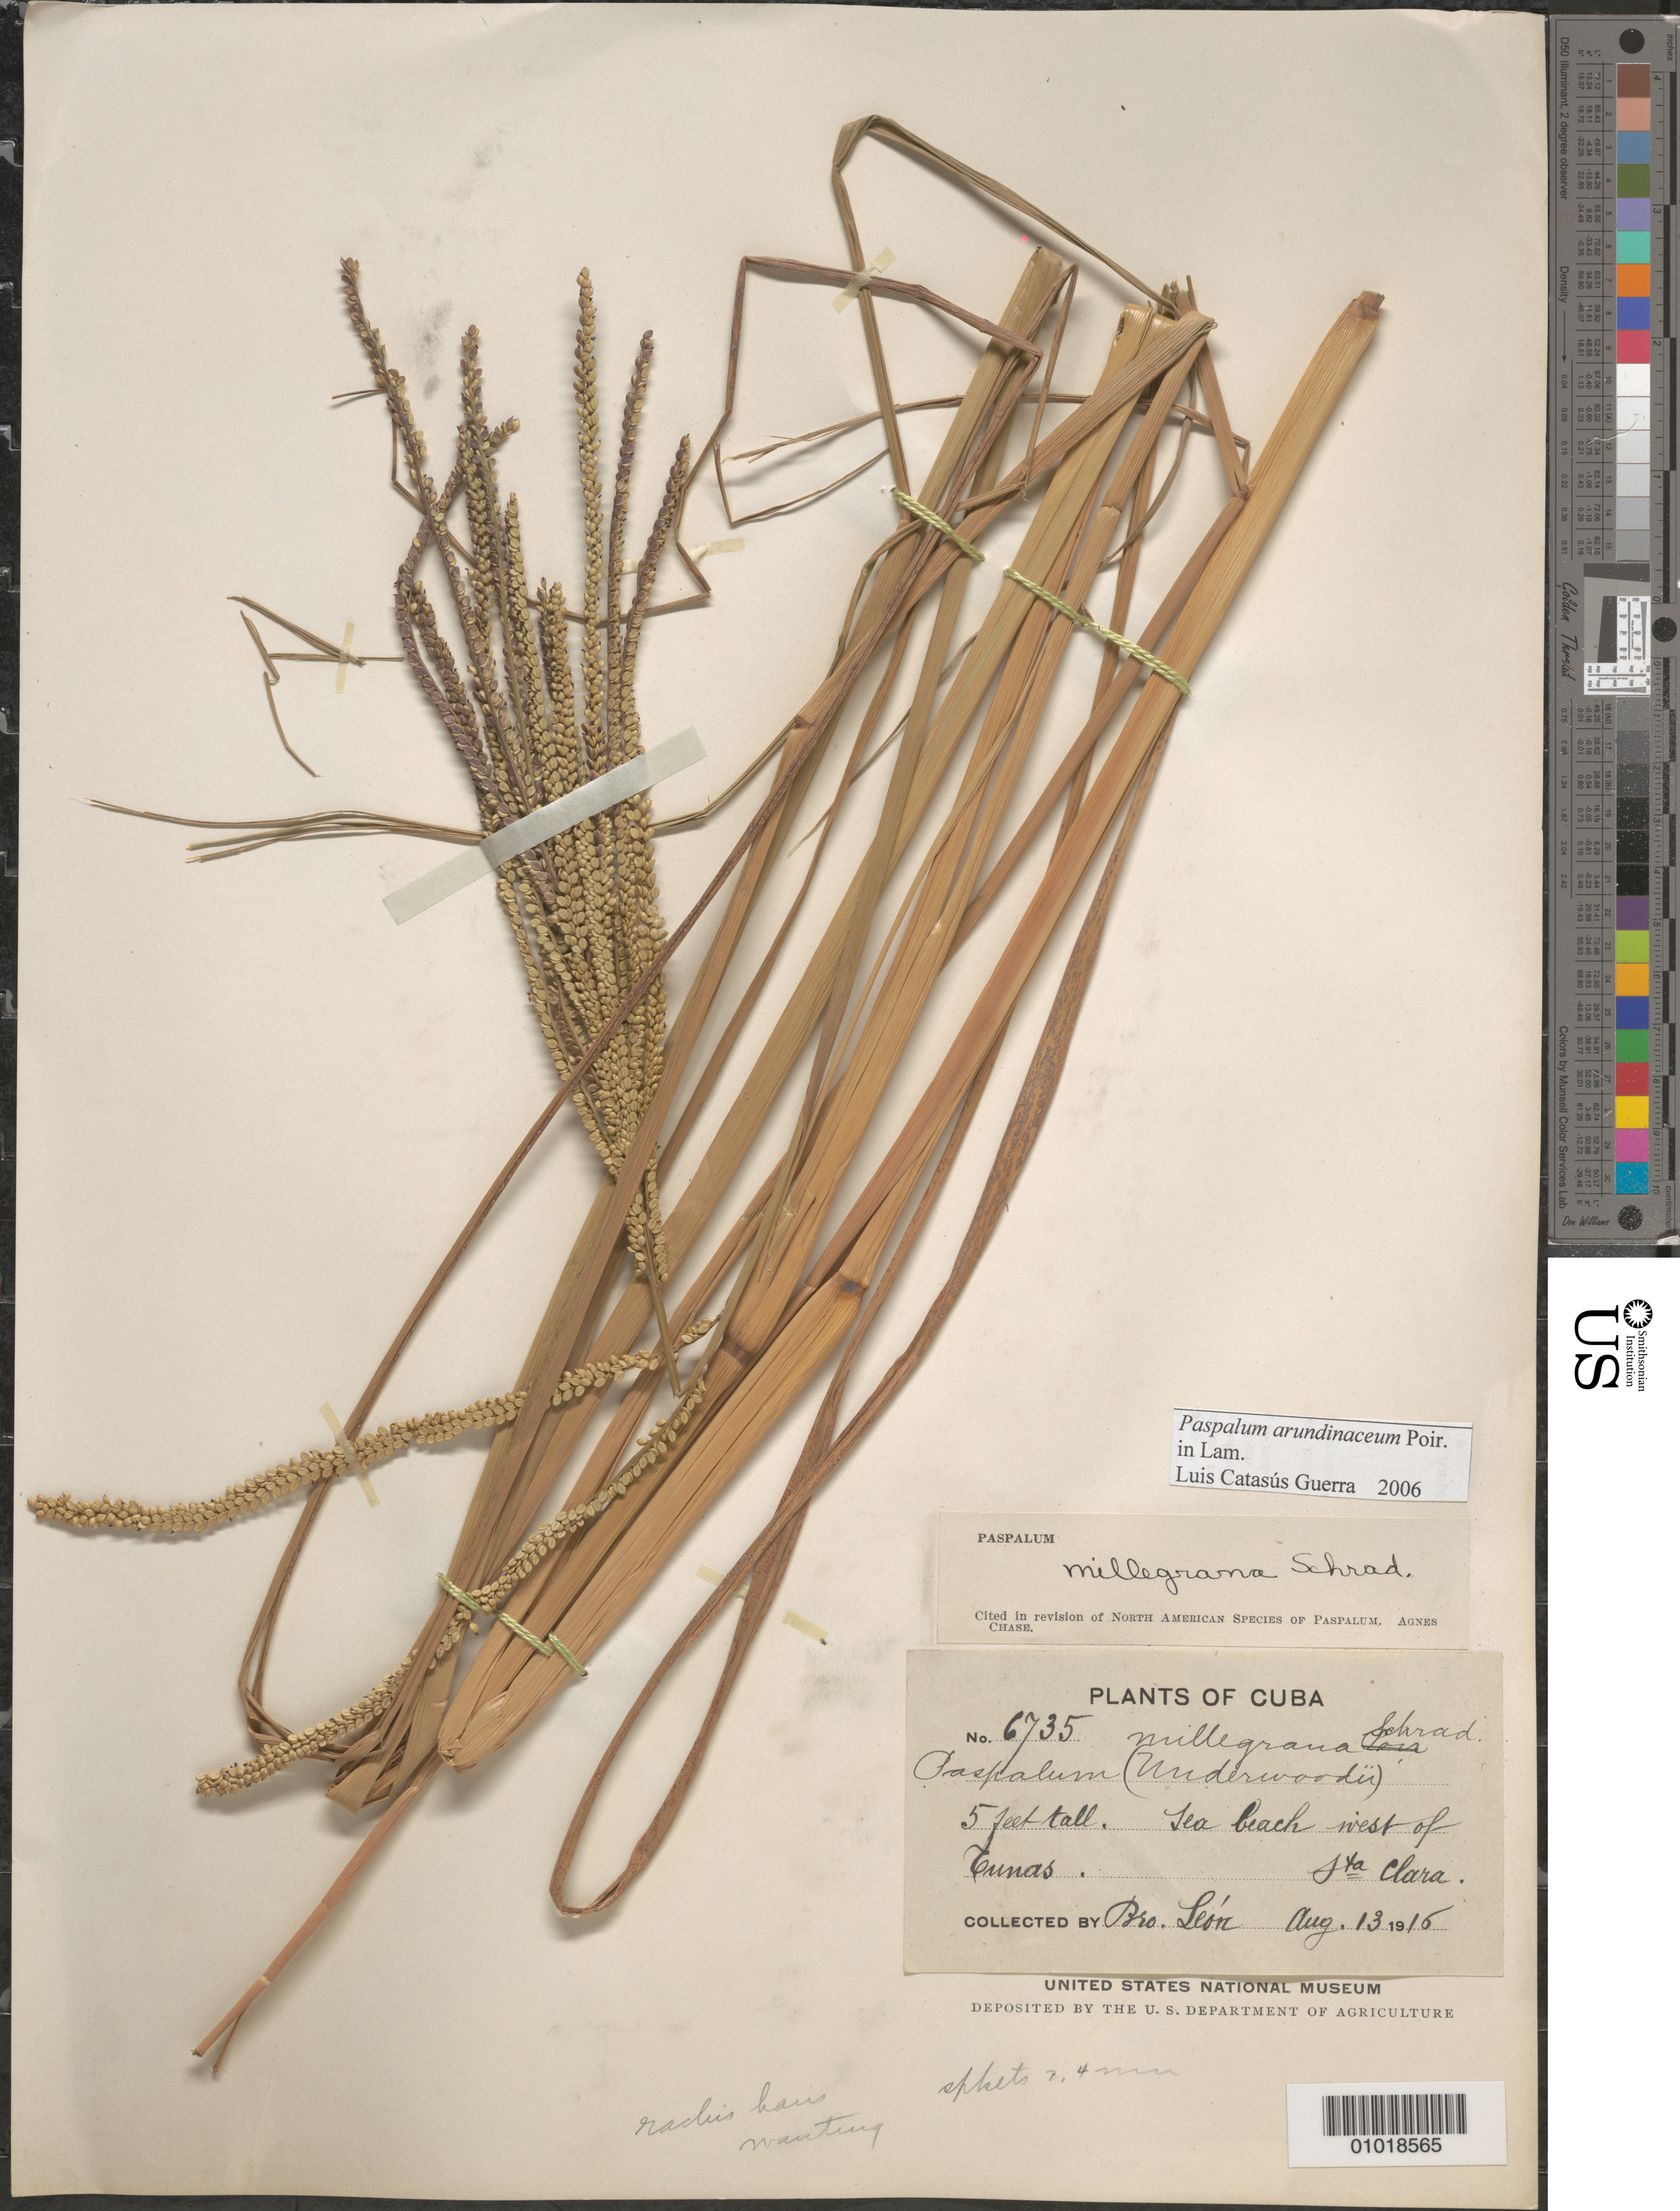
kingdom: Plantae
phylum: Tracheophyta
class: Liliopsida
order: Poales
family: Poaceae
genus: Paspalum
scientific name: Paspalum arundinaceum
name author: Poir.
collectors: Bro. León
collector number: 6735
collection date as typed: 13 Aug 1916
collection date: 1916-08-13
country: Cuba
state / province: Villa Clara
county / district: Santa Clara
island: Cuba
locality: Sea beach west of Tunas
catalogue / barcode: US 6735